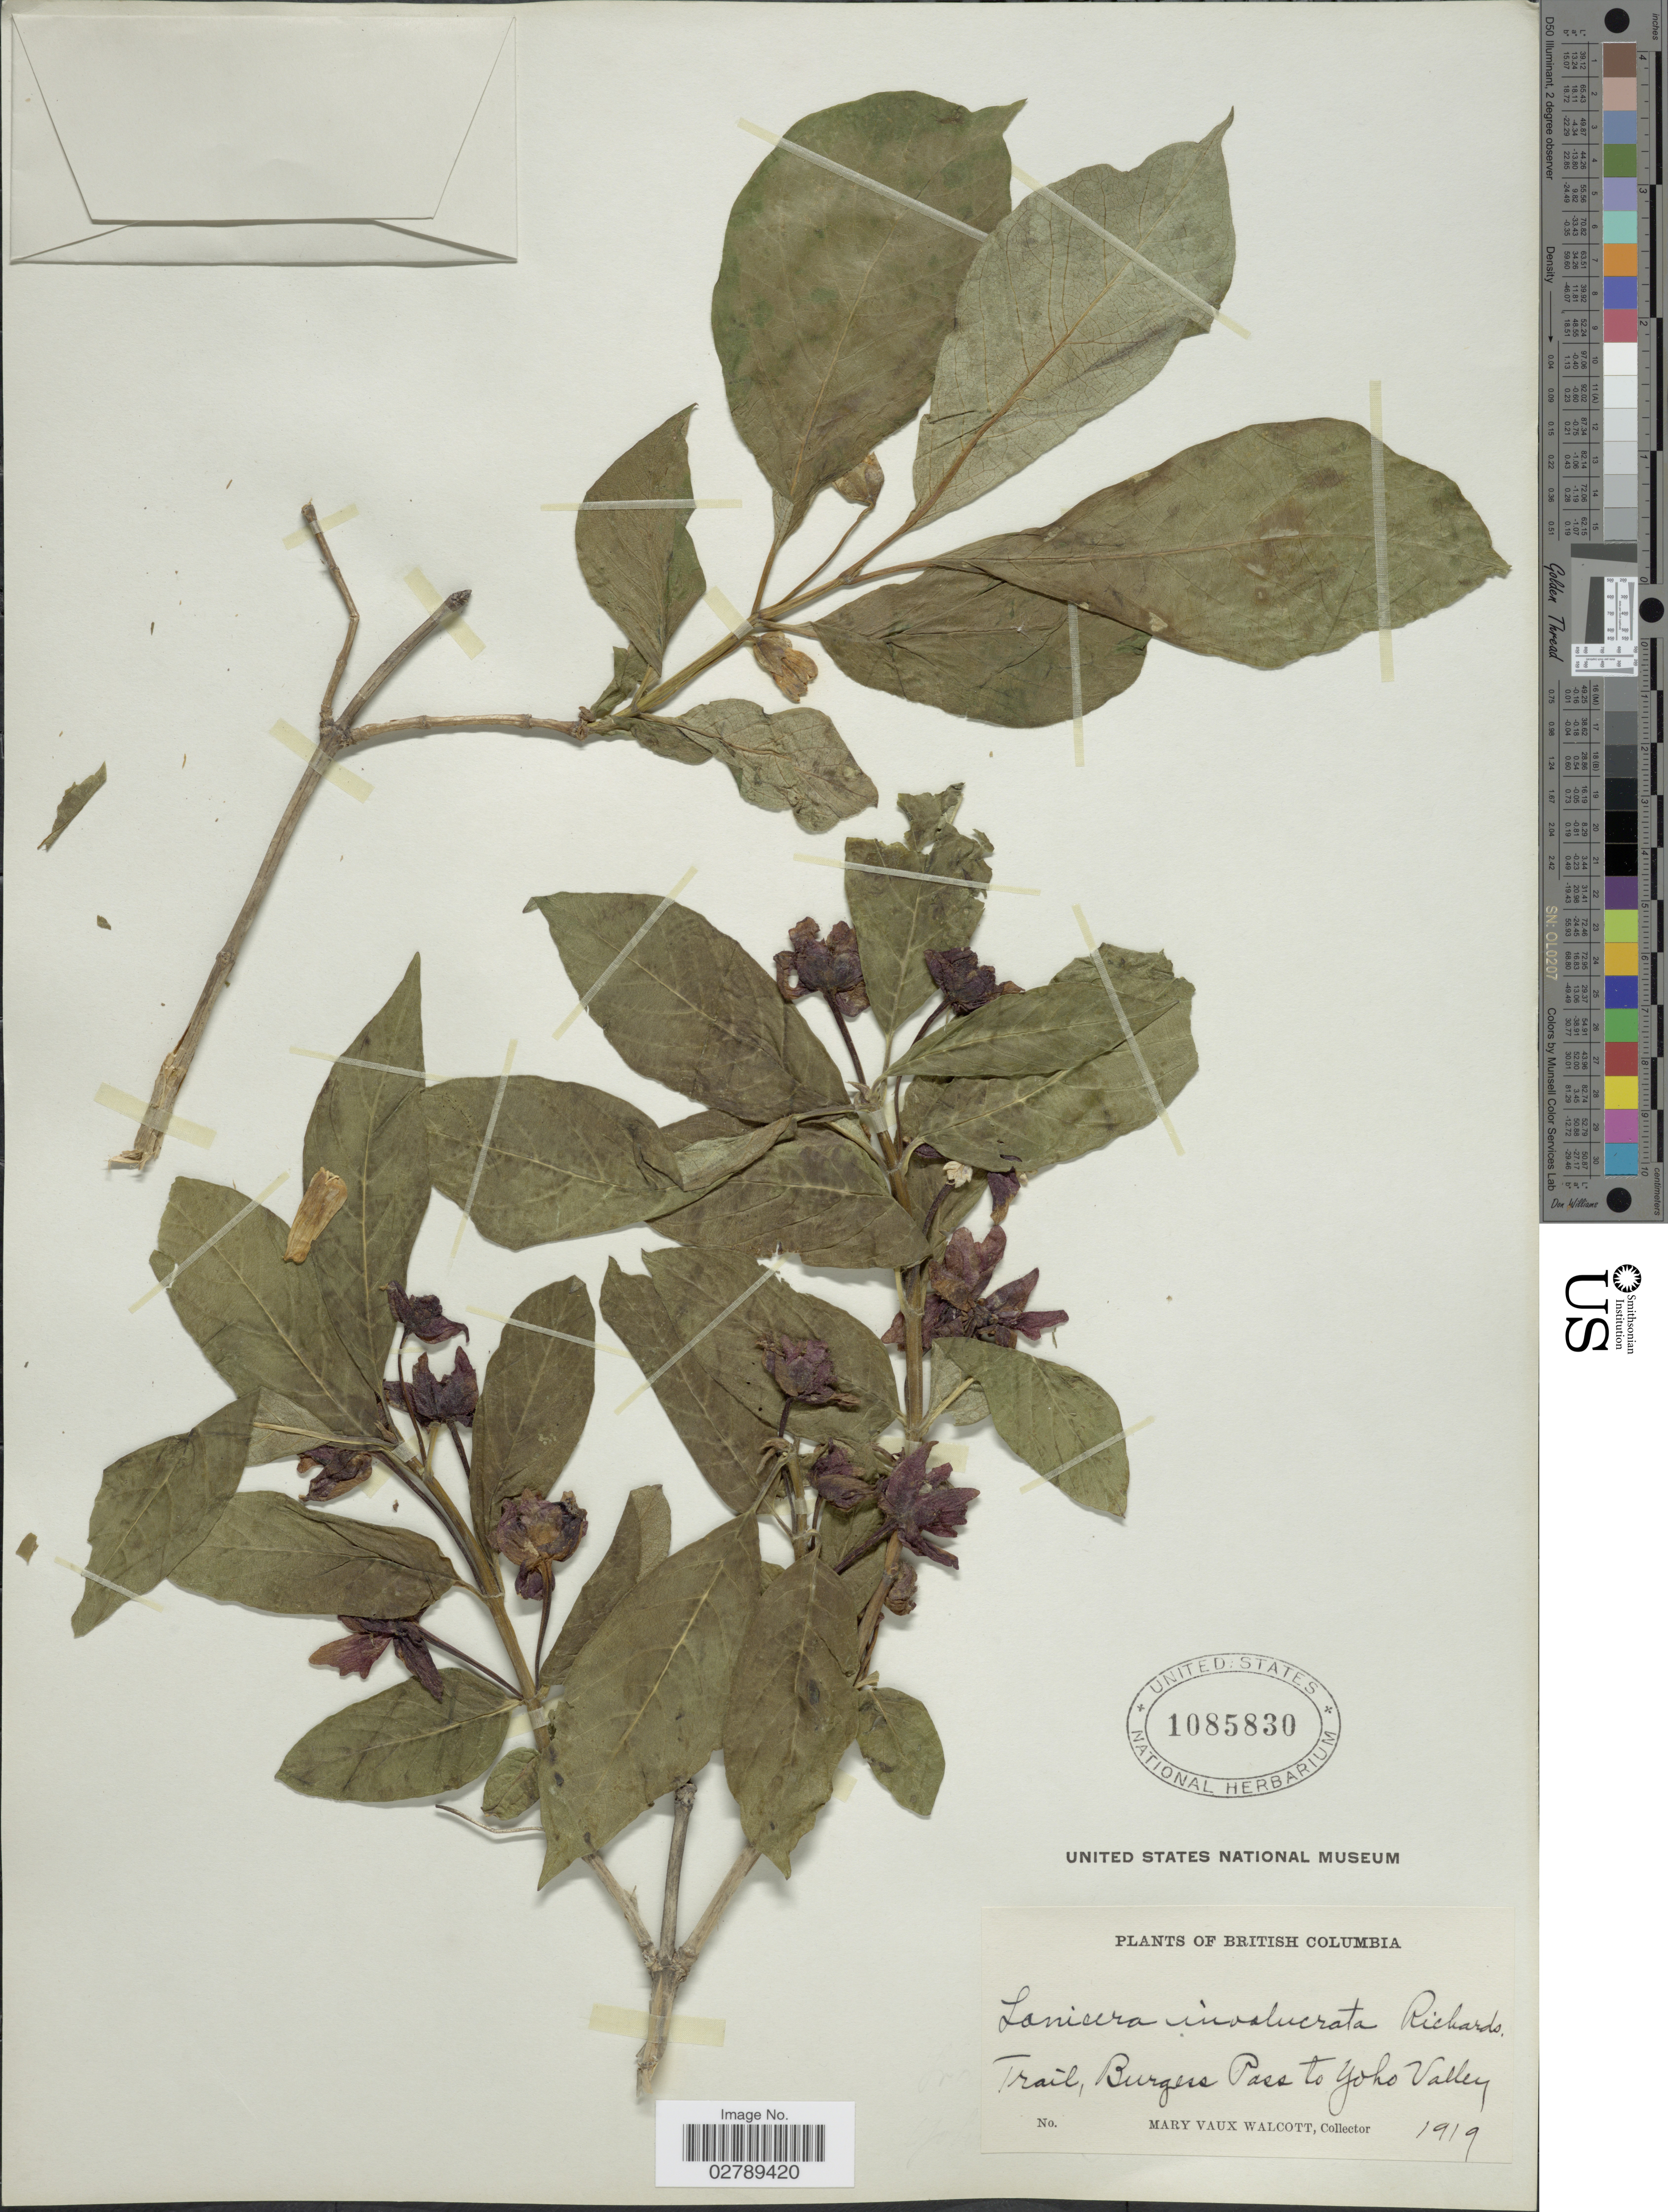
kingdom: Plantae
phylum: Tracheophyta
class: Magnoliopsida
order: Dipsacales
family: Caprifoliaceae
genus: Lonicera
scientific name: Lonicera involucrata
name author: (Richardson) Banks ex Spreng.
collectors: M. Walcott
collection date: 1919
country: Canada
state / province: British Columbia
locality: Trail, Burgess Pass to Yoho Valley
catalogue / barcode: US 1085830